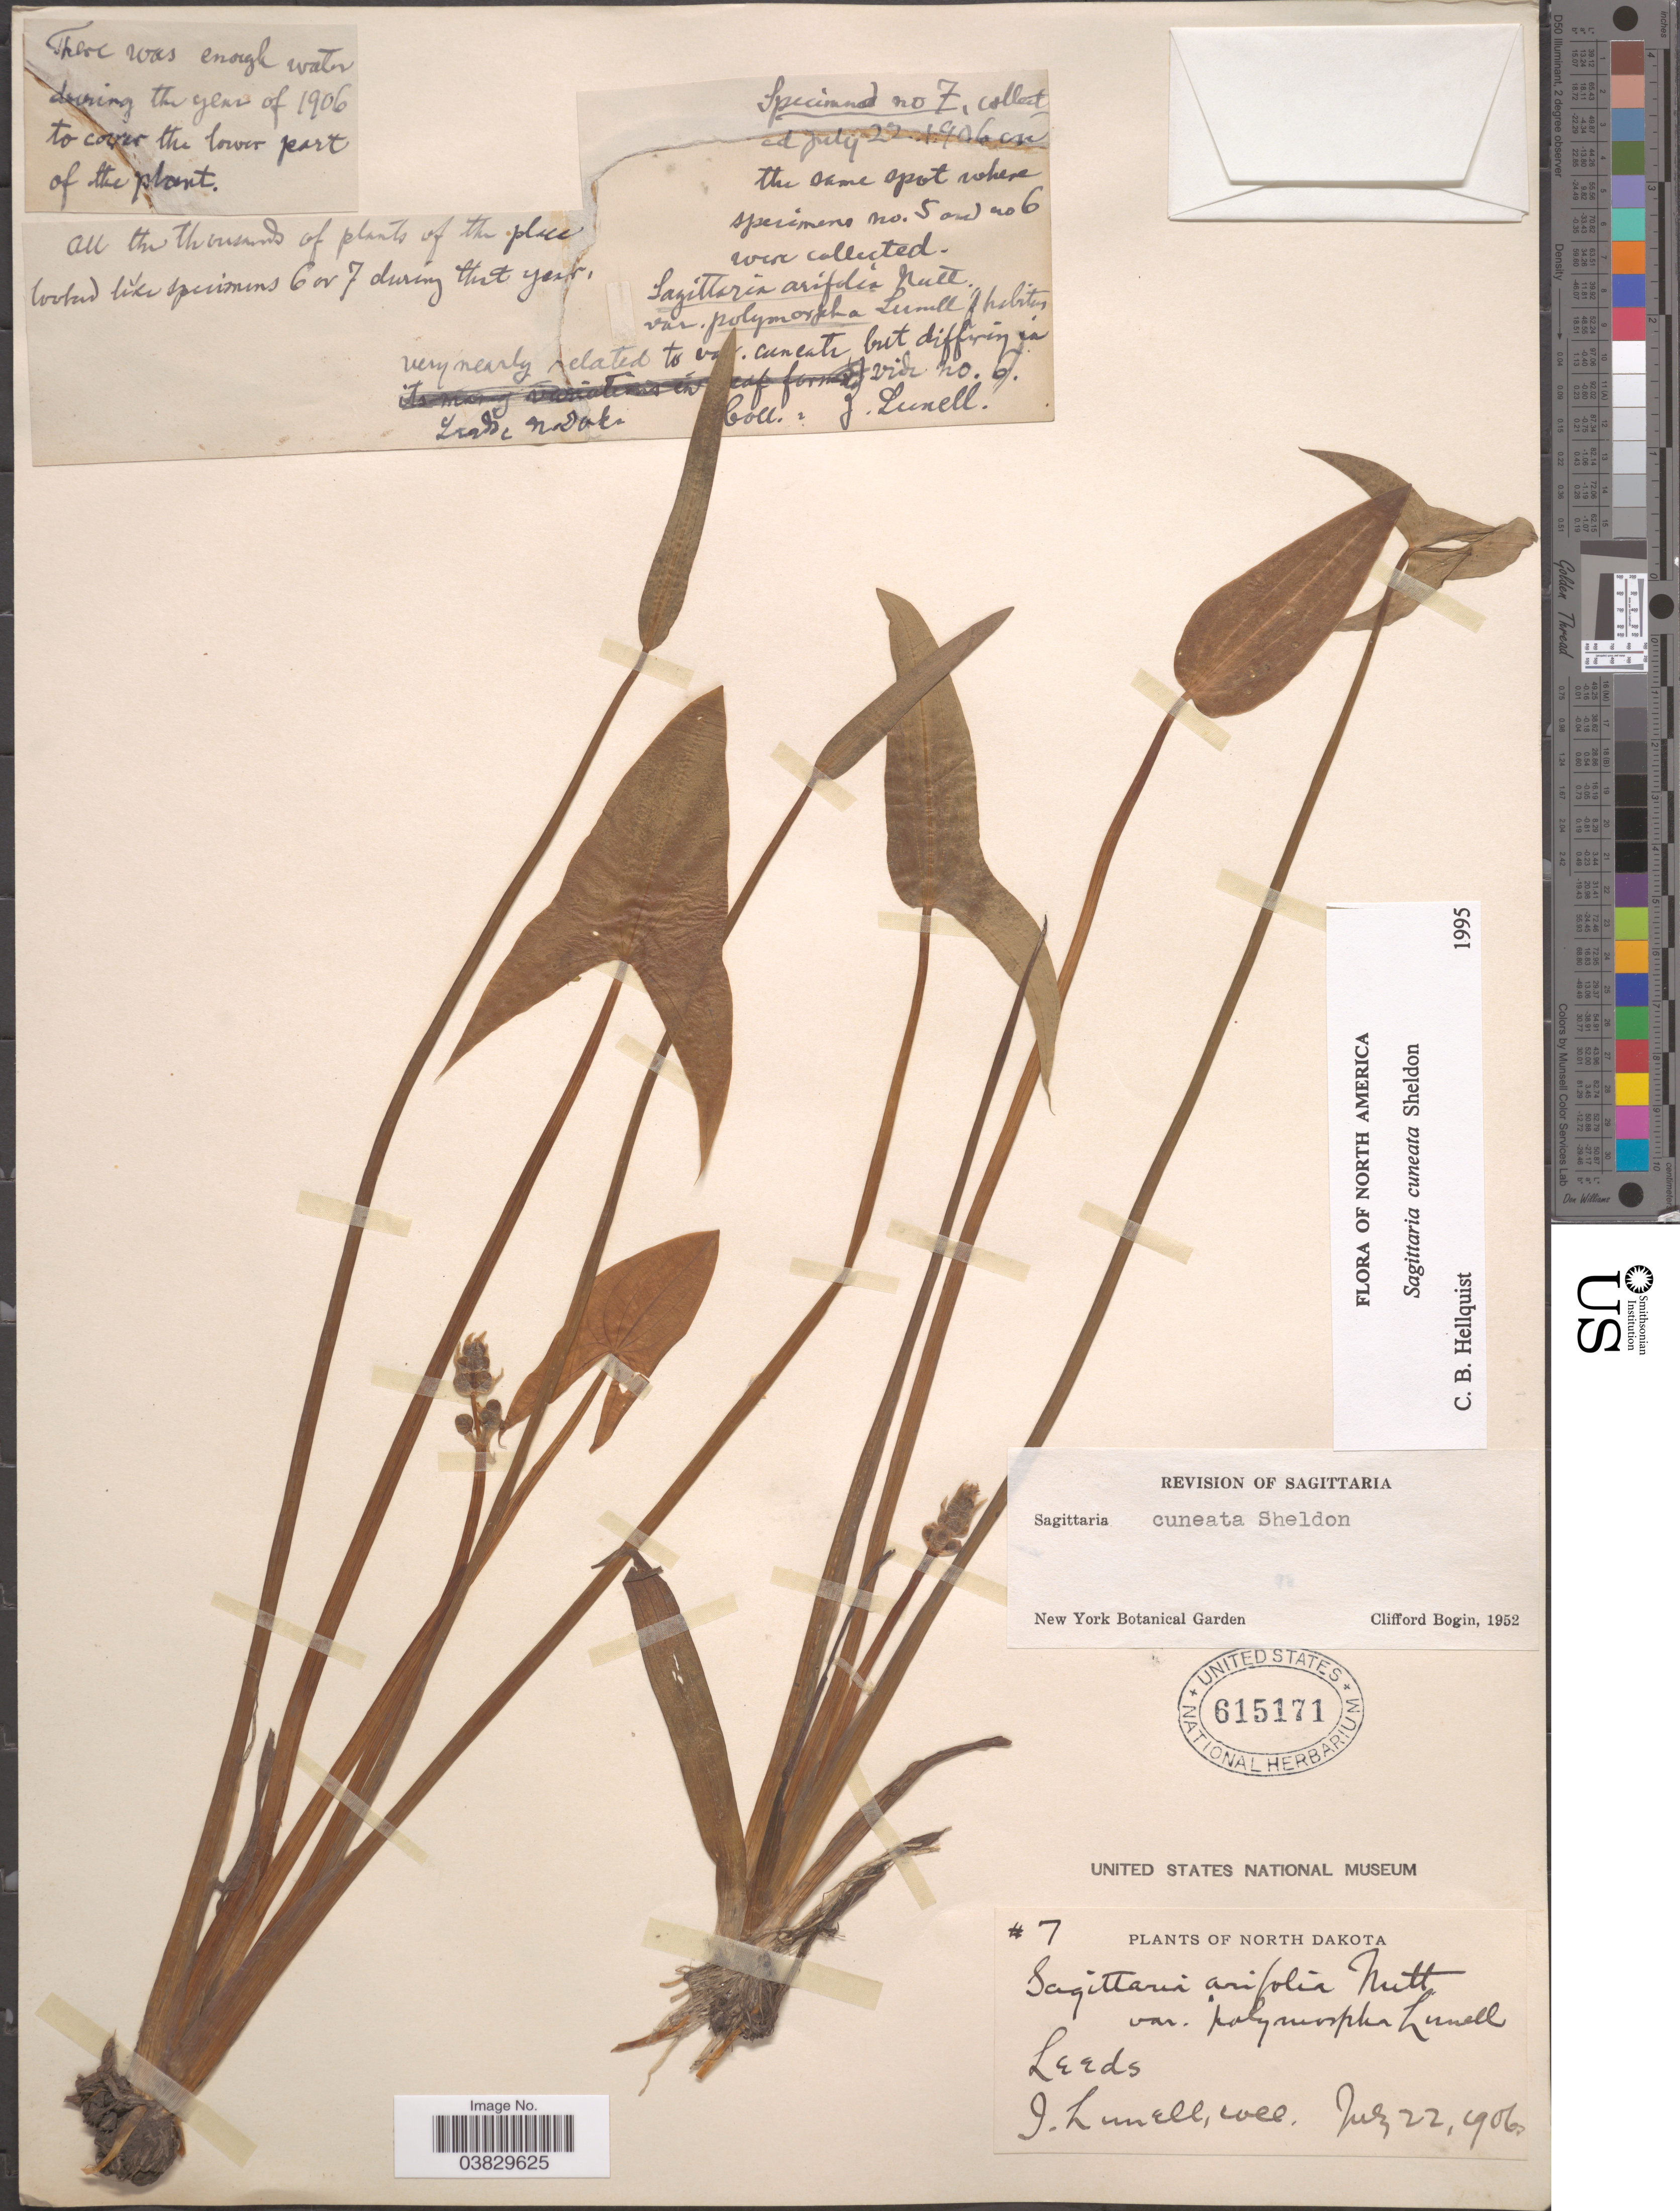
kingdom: Plantae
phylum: Tracheophyta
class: Liliopsida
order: Alismatales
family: Alismataceae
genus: Sagittaria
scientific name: Sagittaria cuneata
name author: E. Sheld.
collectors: J. Lunell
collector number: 7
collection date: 1906-07-22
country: United States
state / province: North Dakota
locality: Leeds.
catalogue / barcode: US 615171